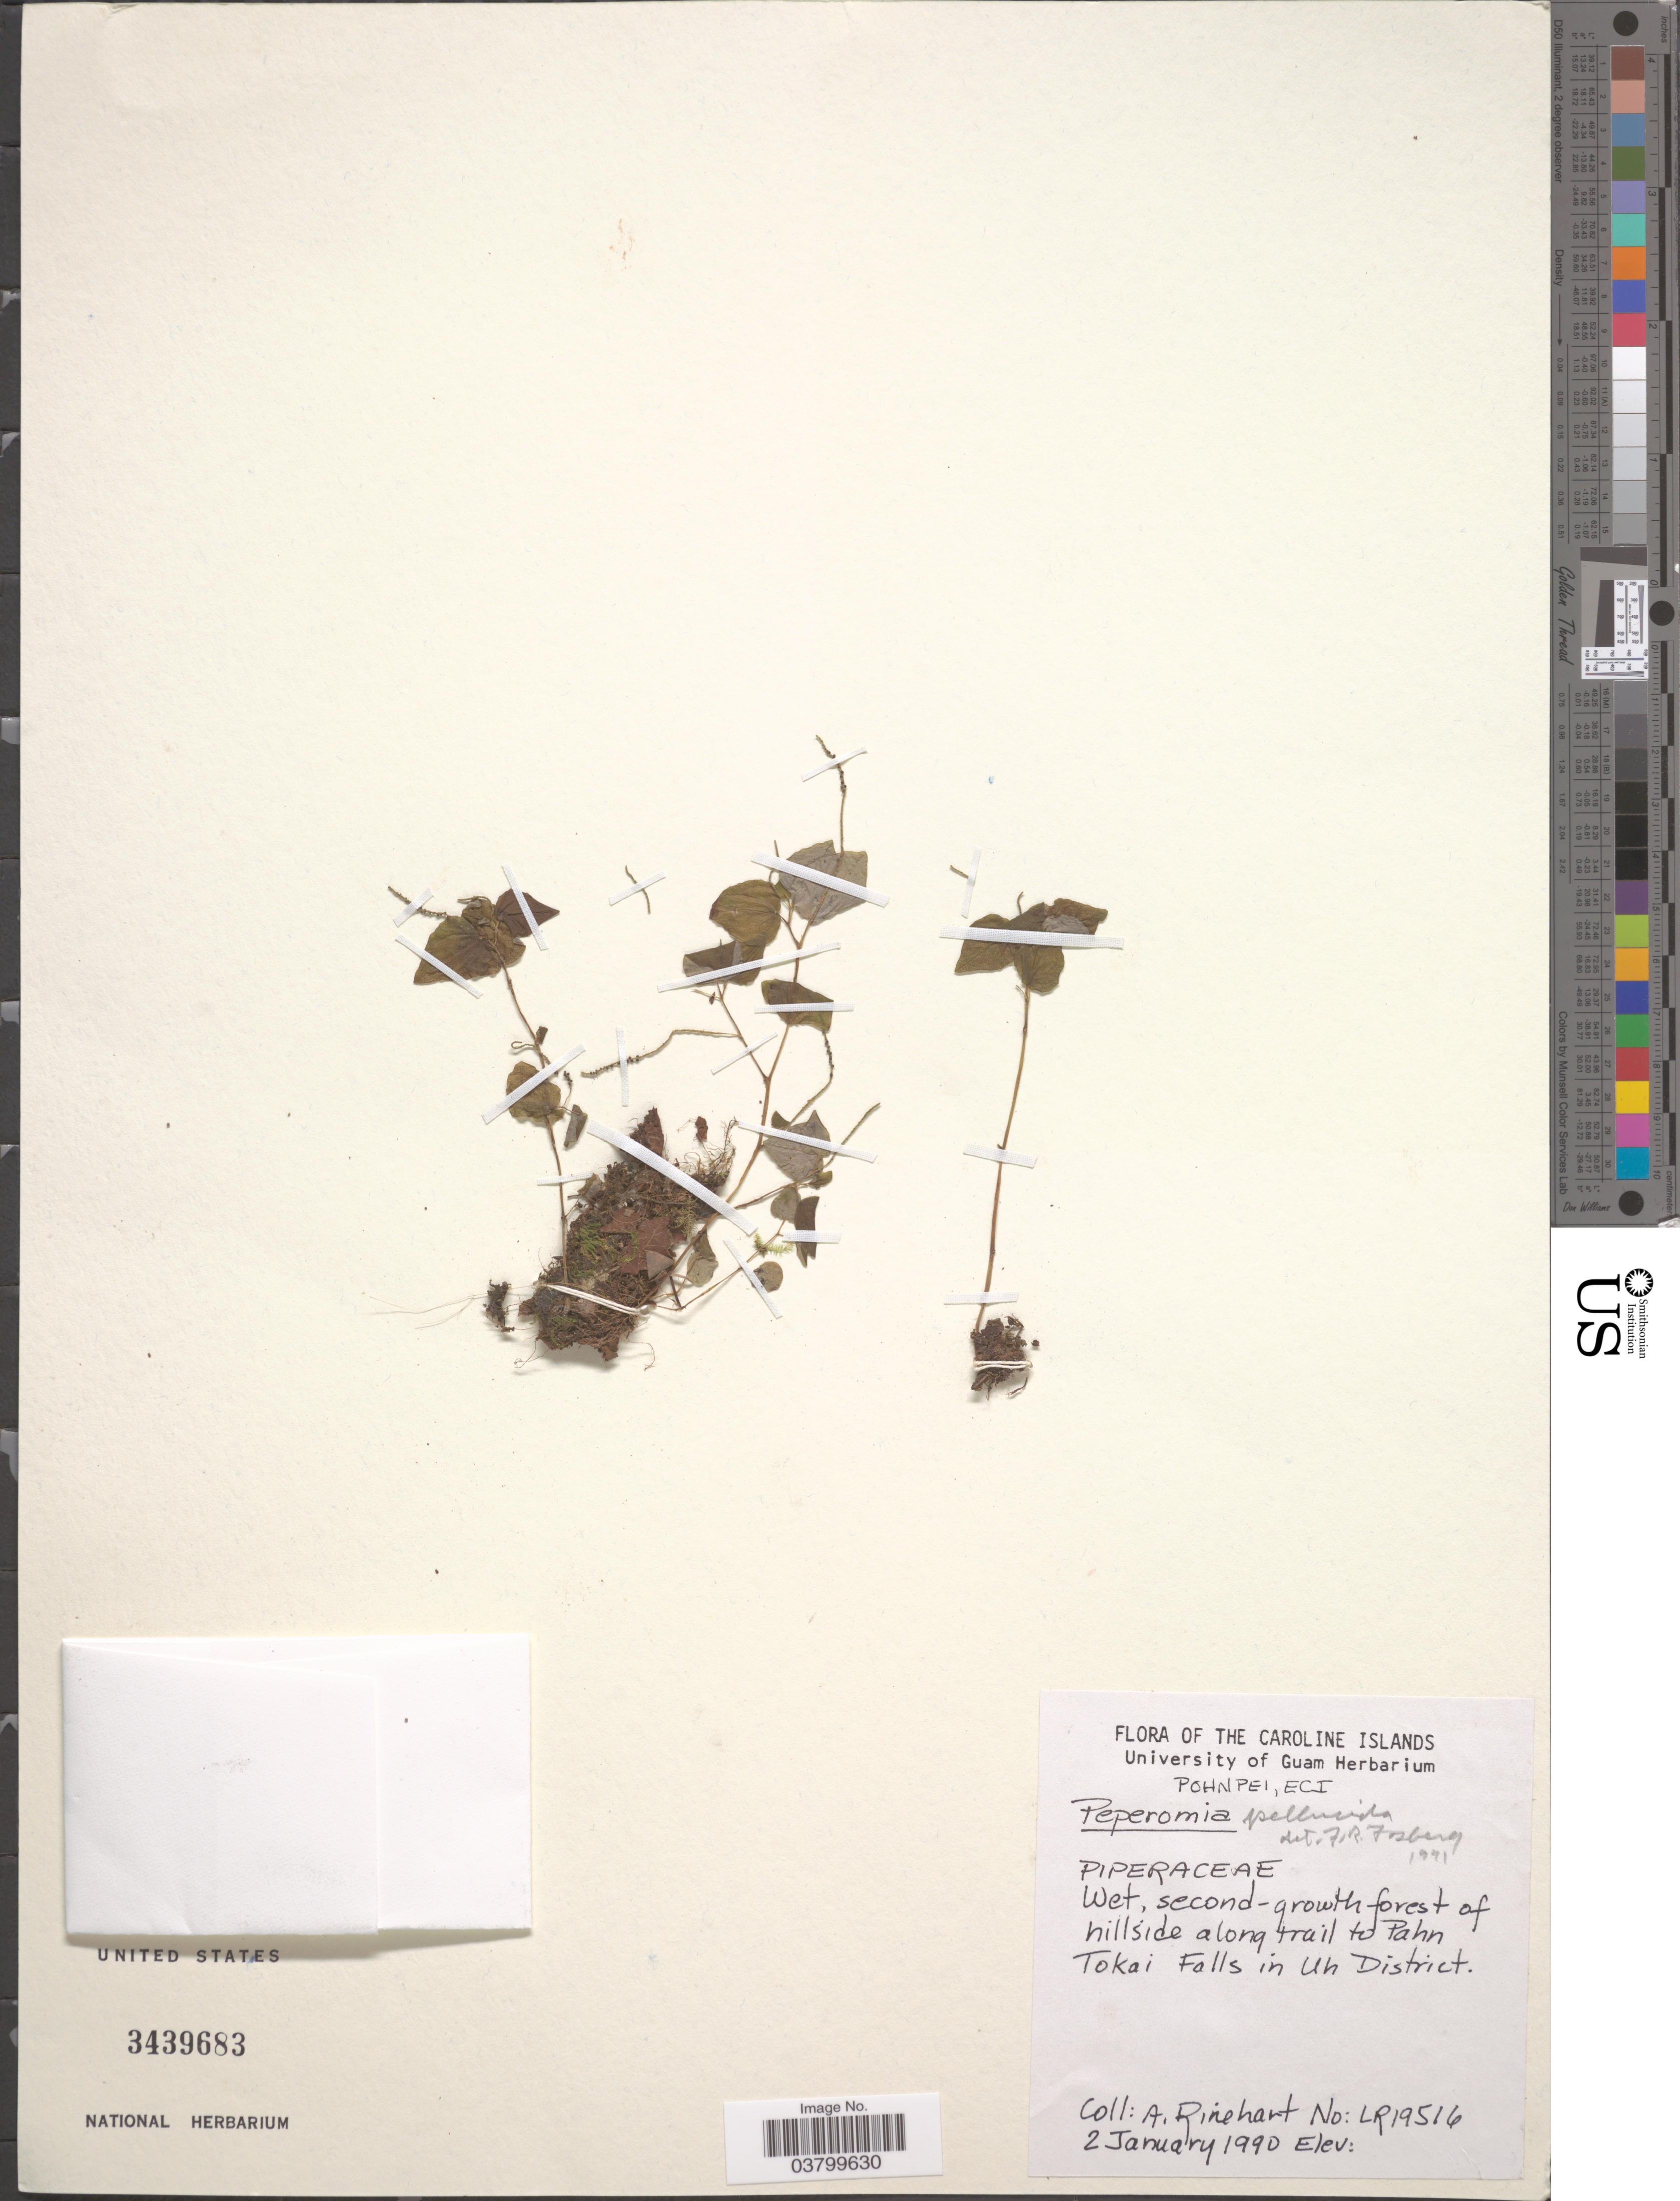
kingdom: Plantae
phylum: Tracheophyta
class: Magnoliopsida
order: Piperales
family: Piperaceae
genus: Peperomia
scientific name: Peperomia pellucida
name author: (L.) Kunth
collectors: A. Rinehart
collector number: LR19516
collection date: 1990-01-02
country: Micronesia, Federated States of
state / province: Pohnpei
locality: The Caroline Islands. ECI. Of hillside along trail to Pahn Tokai Falls in Uh District.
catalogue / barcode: US 3439683